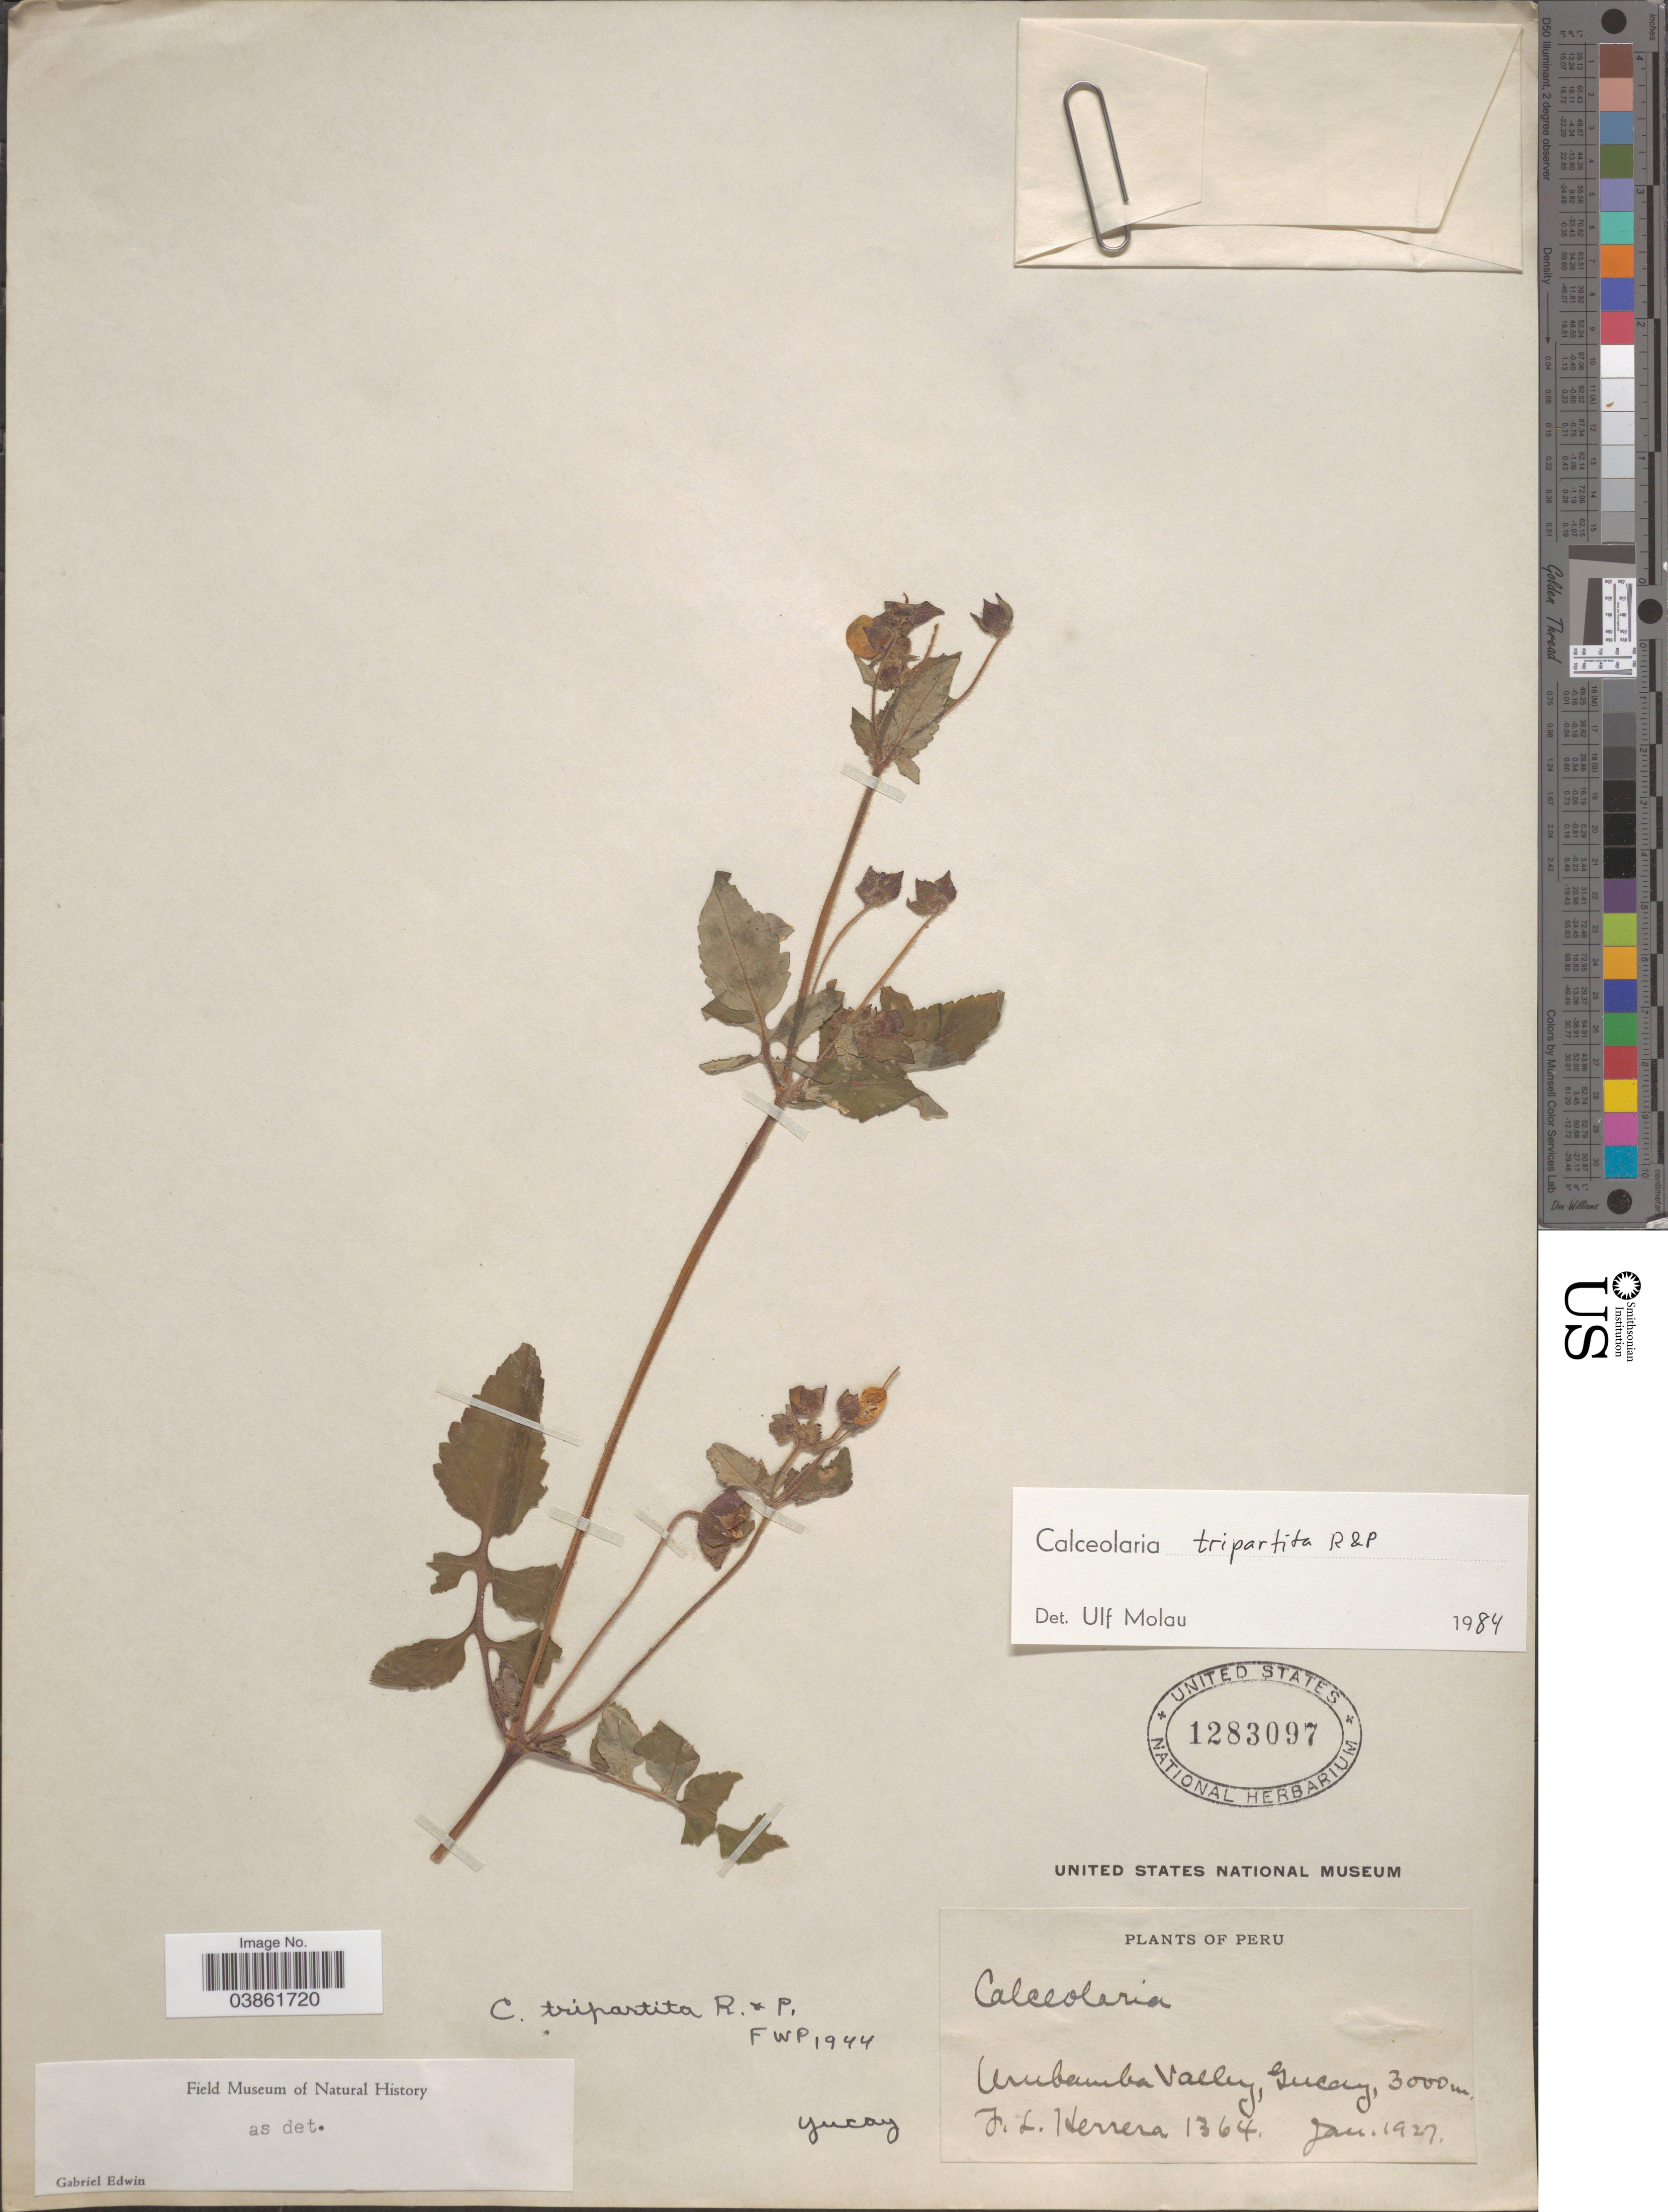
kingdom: Plantae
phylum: Tracheophyta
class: Magnoliopsida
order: Lamiales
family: Calceolariaceae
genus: Calceolaria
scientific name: Calceolaria tripartita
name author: Ruiz & Pav.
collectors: F. L. Herrera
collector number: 1364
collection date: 1927-01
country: Peru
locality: Urubamba Valley, Gucay.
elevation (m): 3000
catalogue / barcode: US 1283097